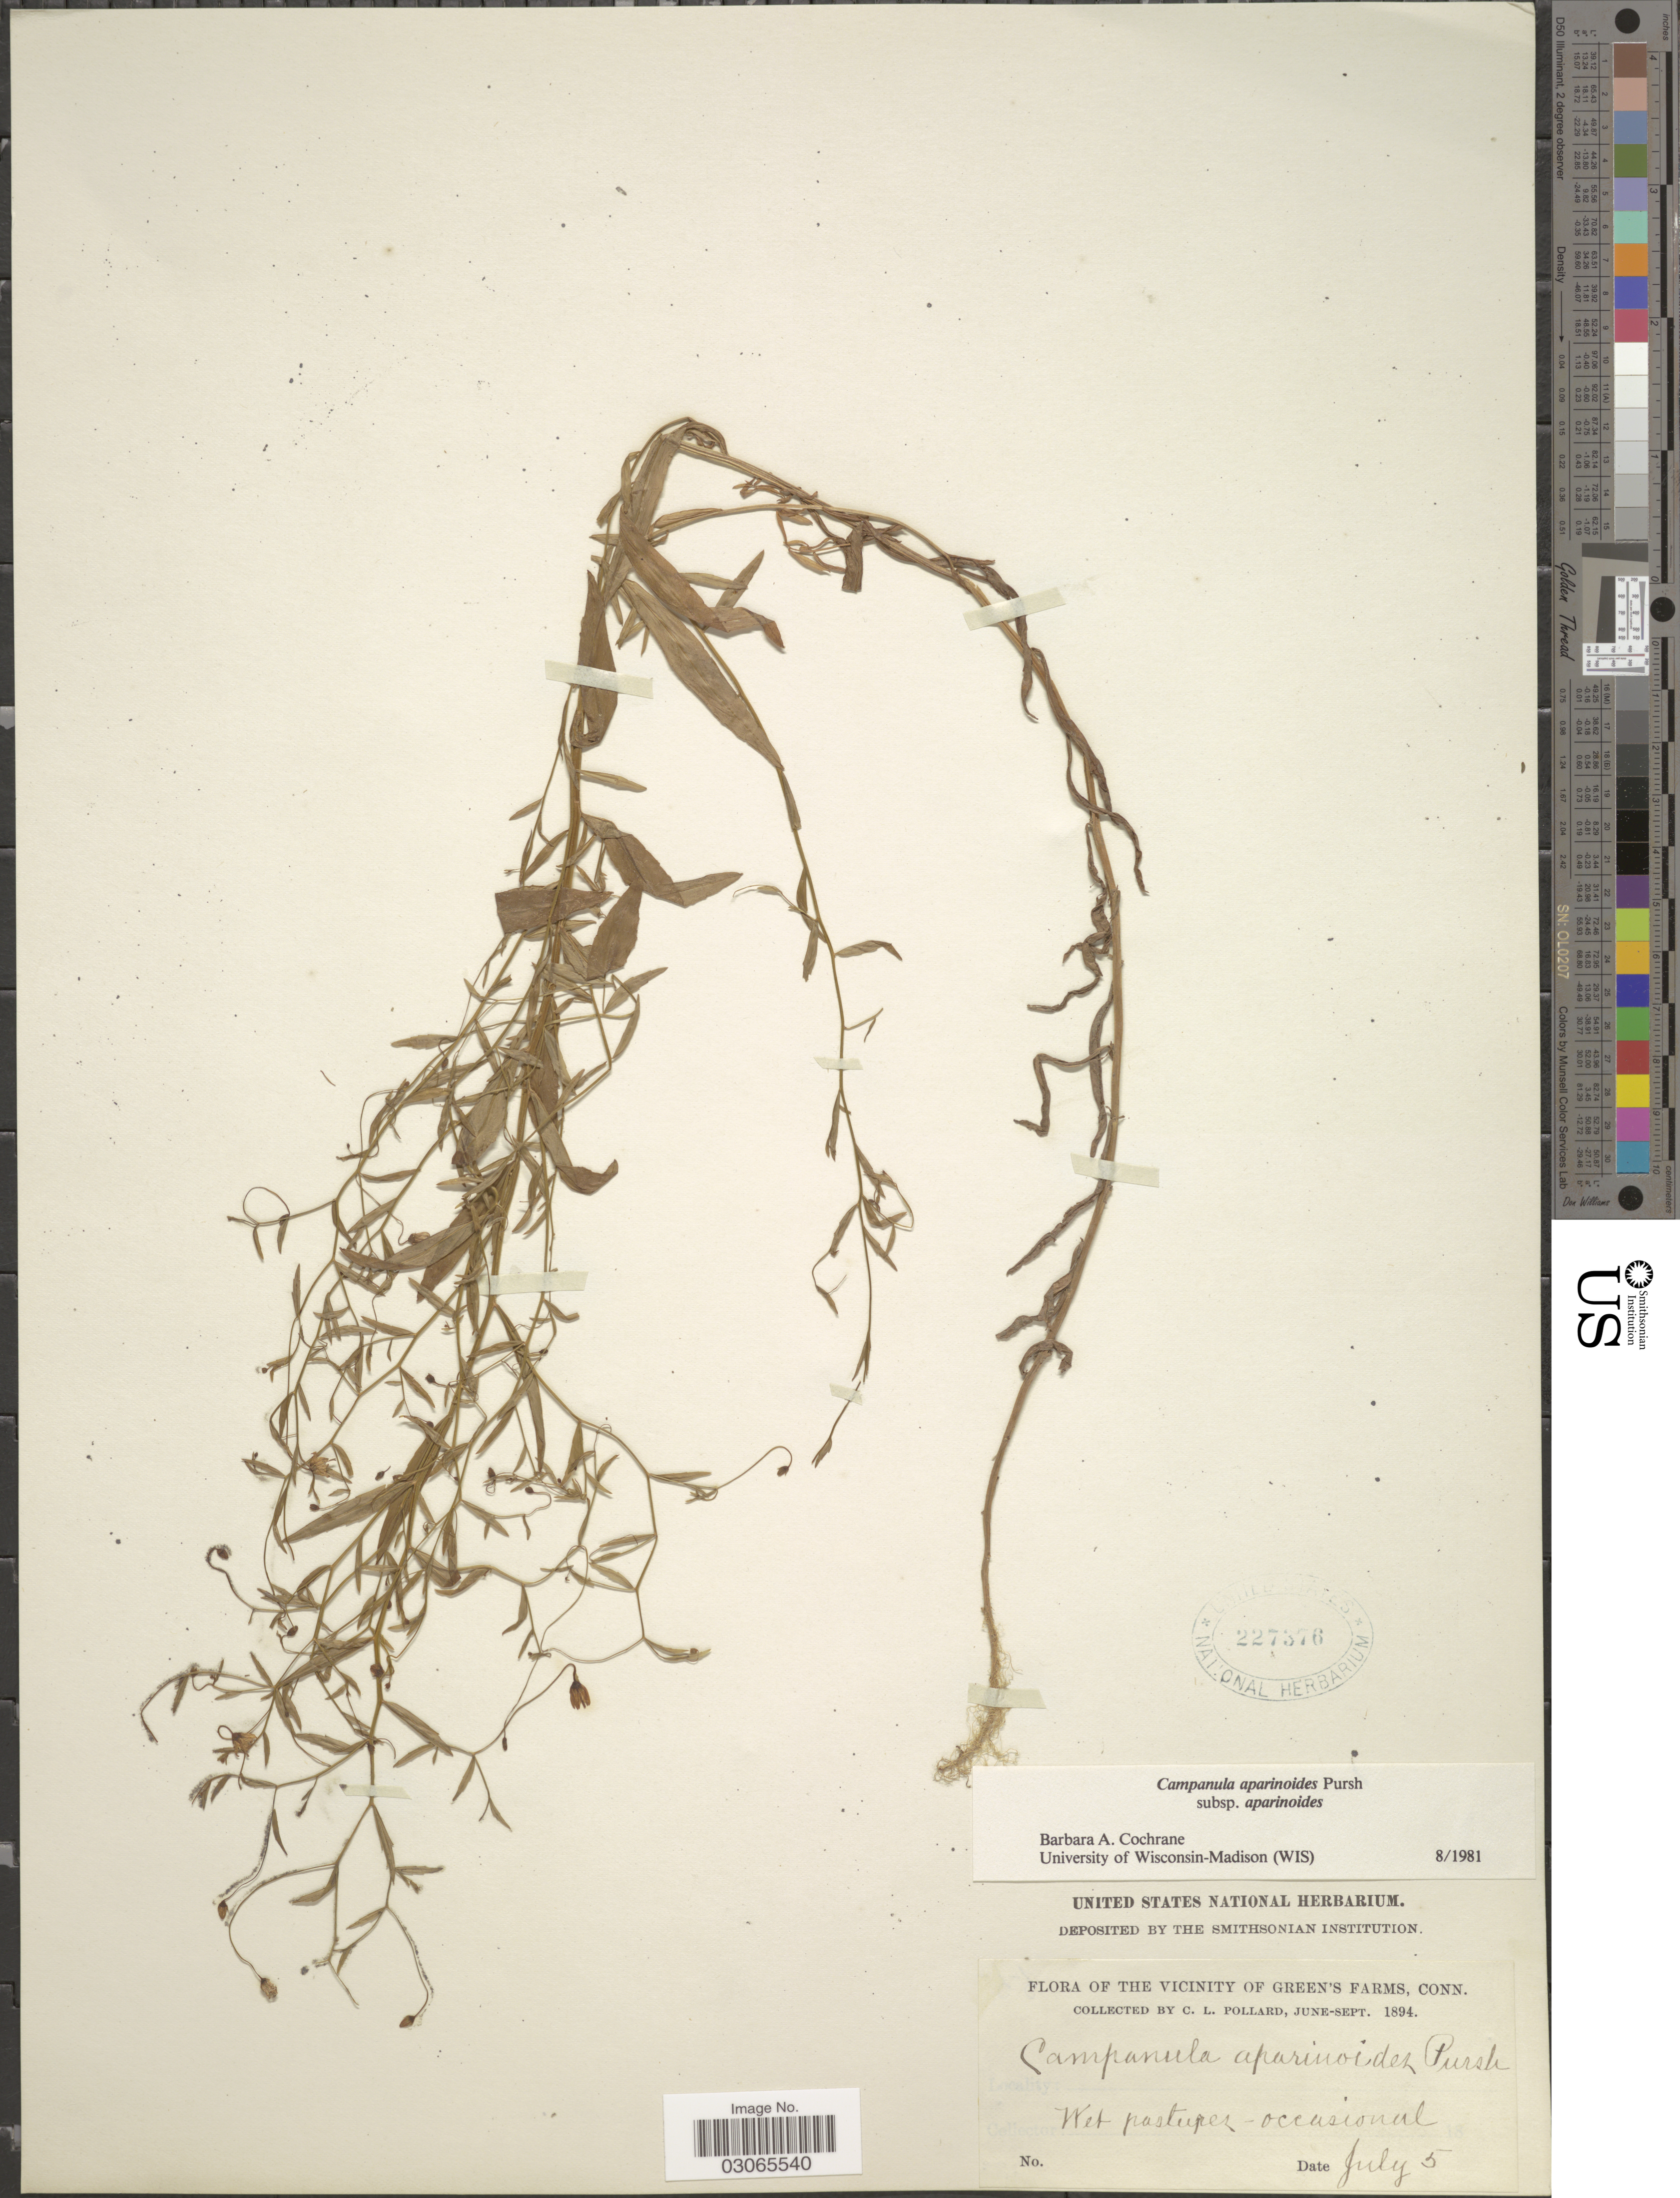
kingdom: Plantae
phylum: Tracheophyta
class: Magnoliopsida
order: Asterales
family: Campanulaceae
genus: Campanula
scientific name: Campanula aparinoides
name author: Pursh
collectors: C. L. Pollard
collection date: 1894-07-05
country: United States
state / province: Connecticut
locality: Vicinity of Green's Farms.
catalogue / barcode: US 227376